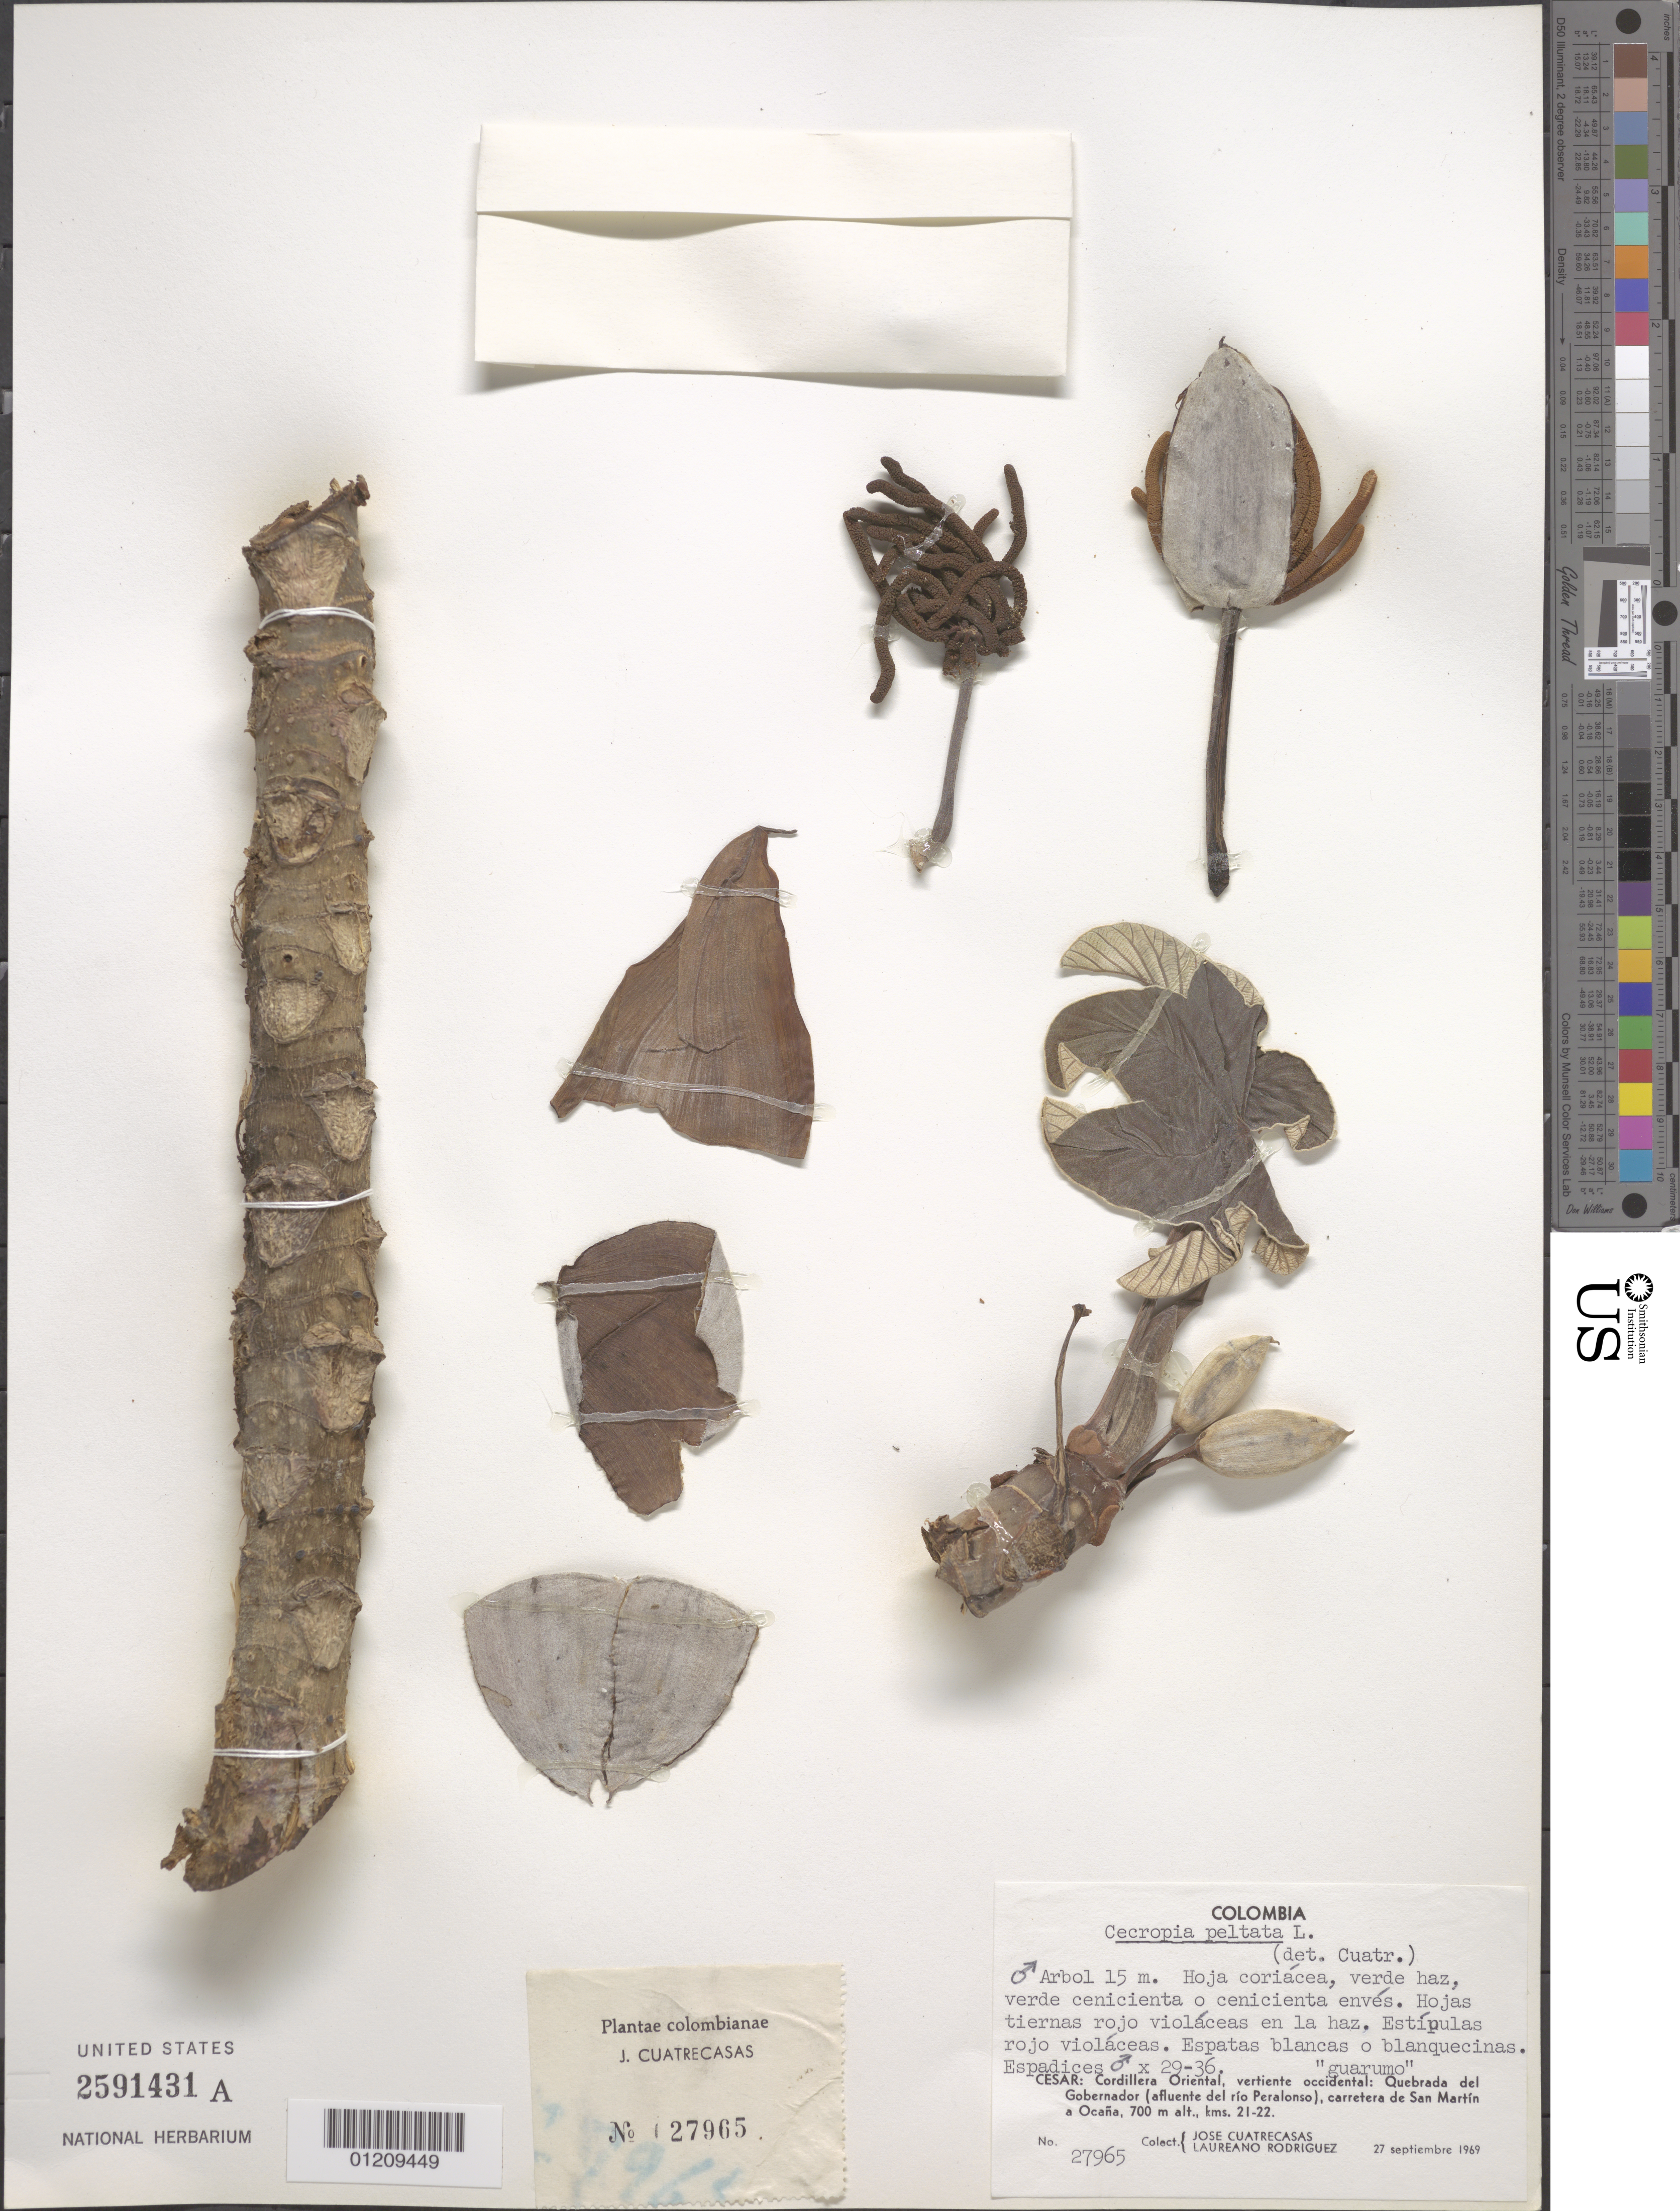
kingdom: Plantae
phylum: Tracheophyta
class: Magnoliopsida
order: Rosales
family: Urticaceae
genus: Cecropia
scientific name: Cecropia peltata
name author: L.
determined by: Cuatrecasas, J.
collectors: J. Cuatrecasas & L. Rodriguez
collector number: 27965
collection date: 1969-09-27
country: Colombia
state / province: César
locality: Cordillera Oriental, vertiente occidental: Quebrada del Gobernador (affluente del rio Peralonso), carretera de San Martin a Ocaña, kms 21-22.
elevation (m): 700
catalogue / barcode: US 2591431A